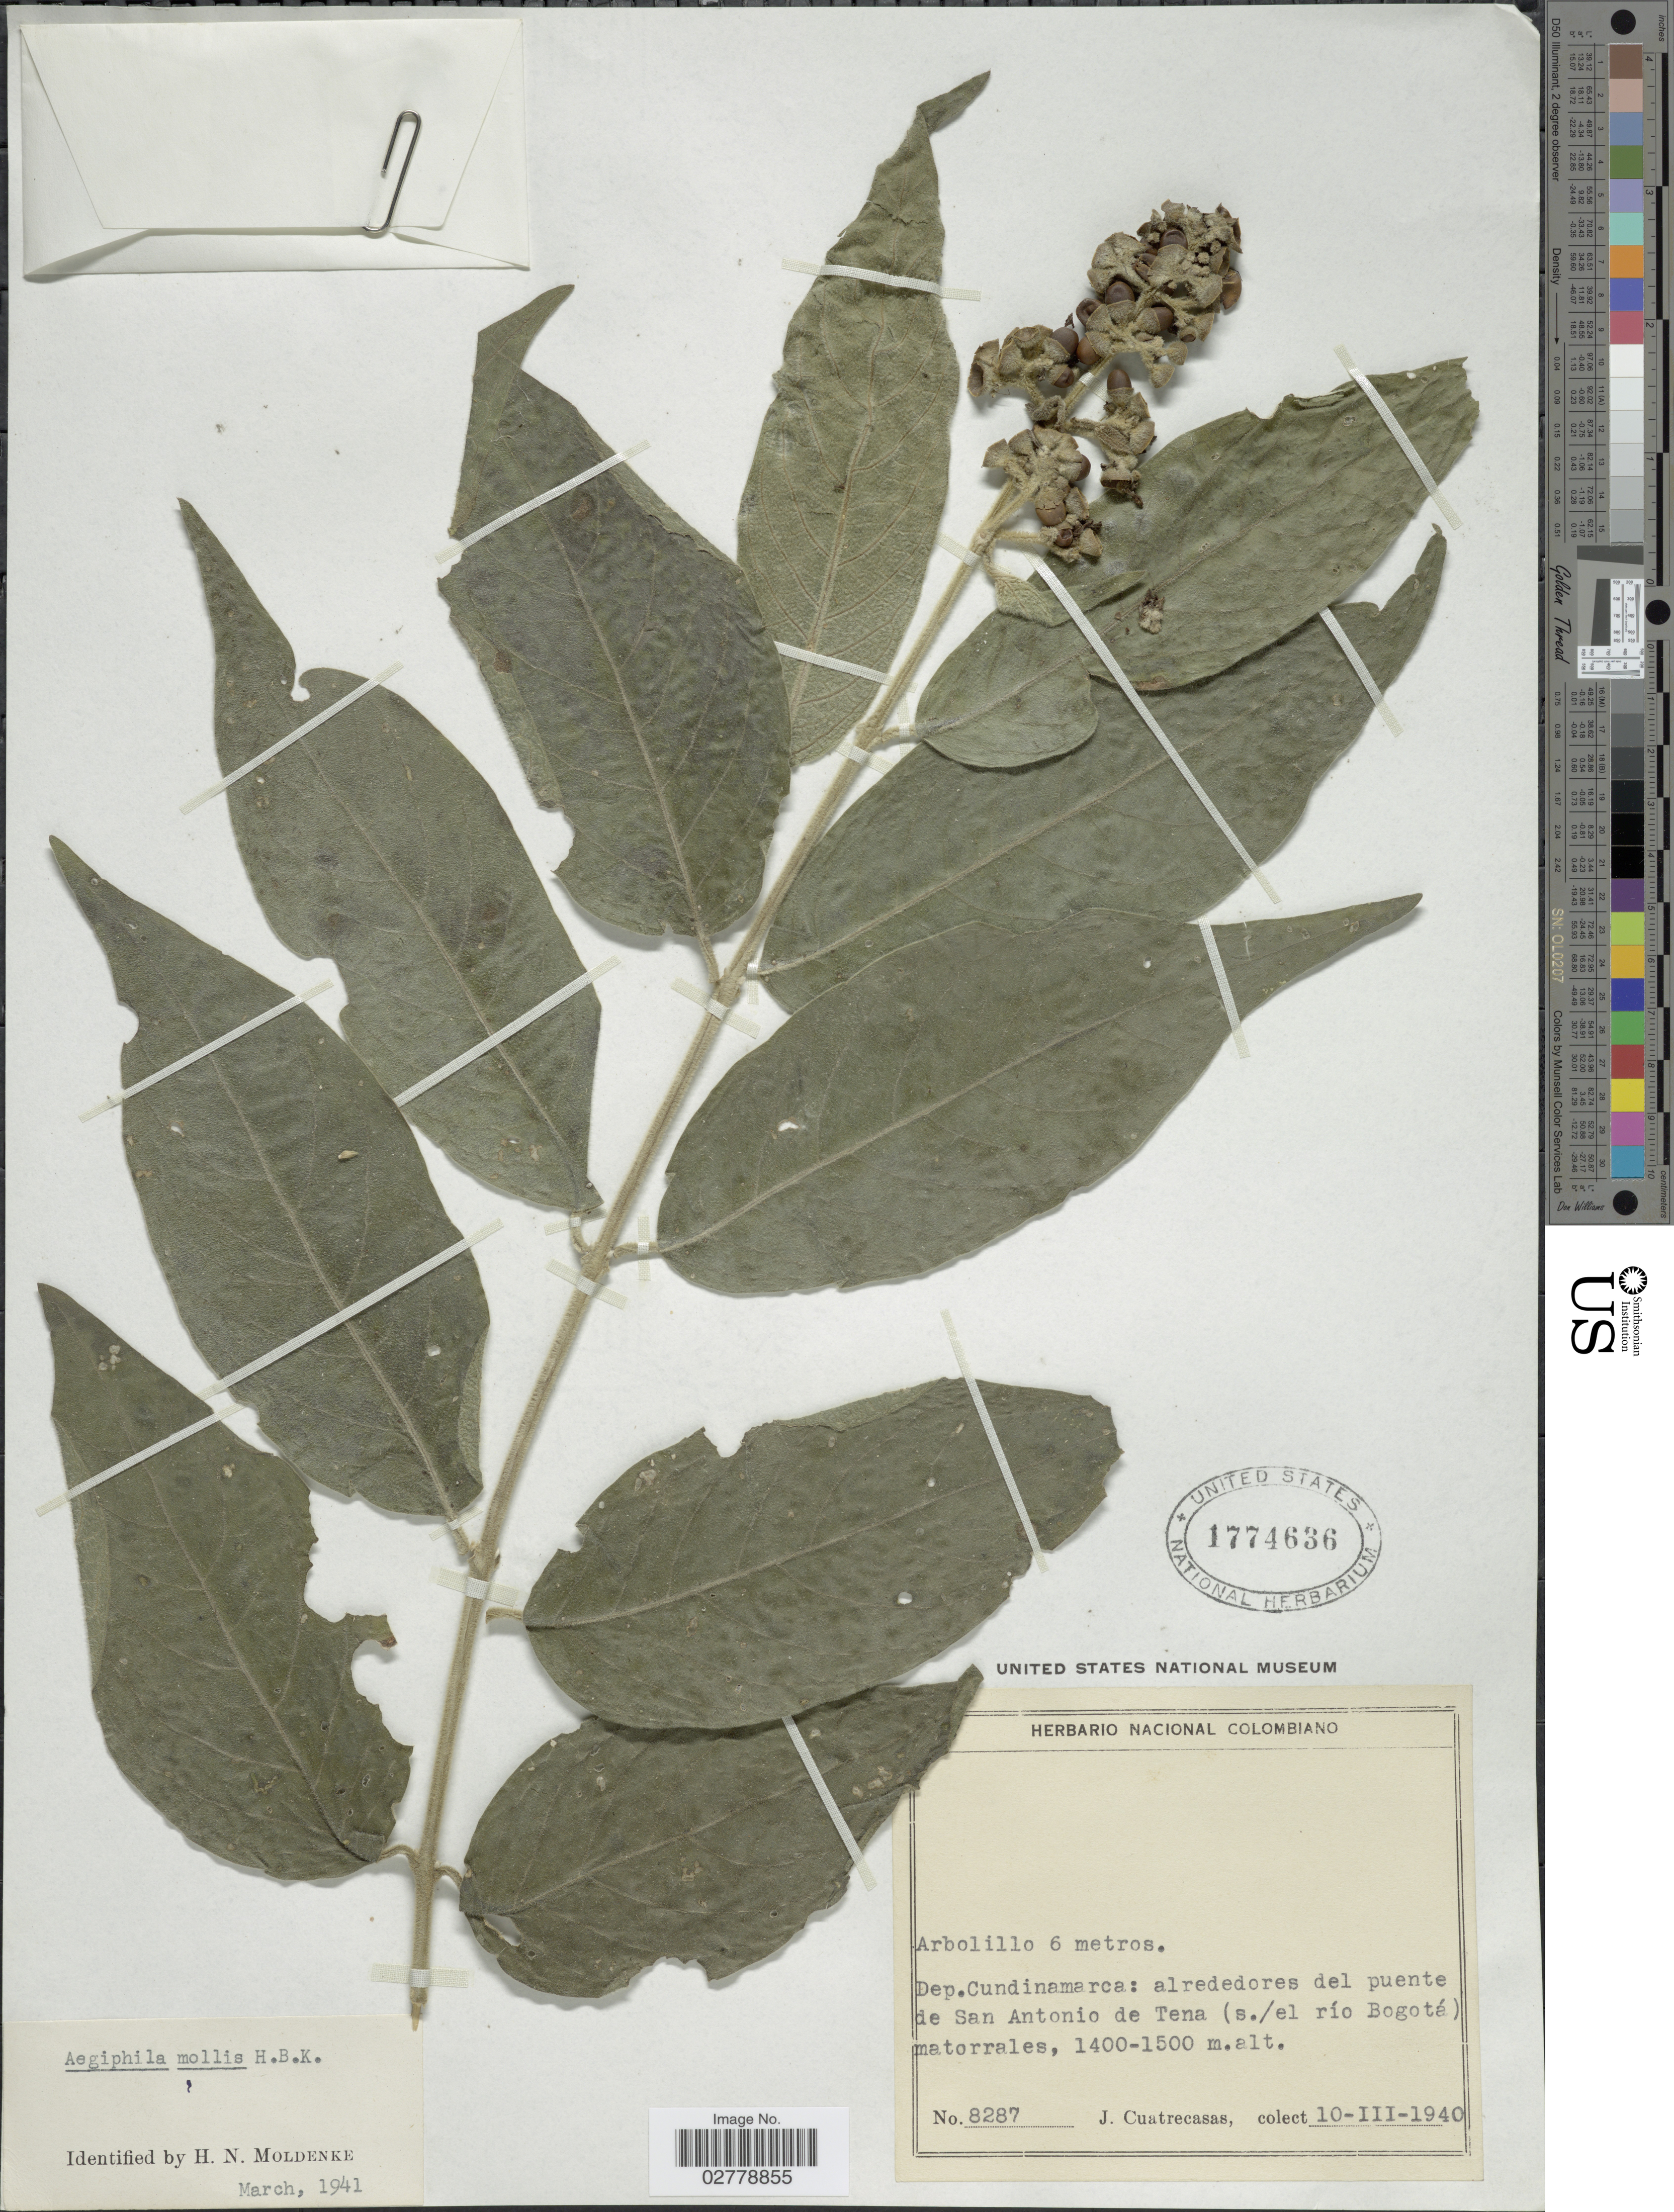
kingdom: Plantae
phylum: Tracheophyta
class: Magnoliopsida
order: Lamiales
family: Lamiaceae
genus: Aegiphila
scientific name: Aegiphila mollis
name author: Kunth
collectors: J. Cuatrecasas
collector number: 8287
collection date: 1940-03-10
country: Colombia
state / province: Cundinamarca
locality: Dep. Cundinamarca: alrededores del puente de San Antonio de Tena (s./el río Bogotá) matorrales.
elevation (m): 1400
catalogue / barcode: US 1774636